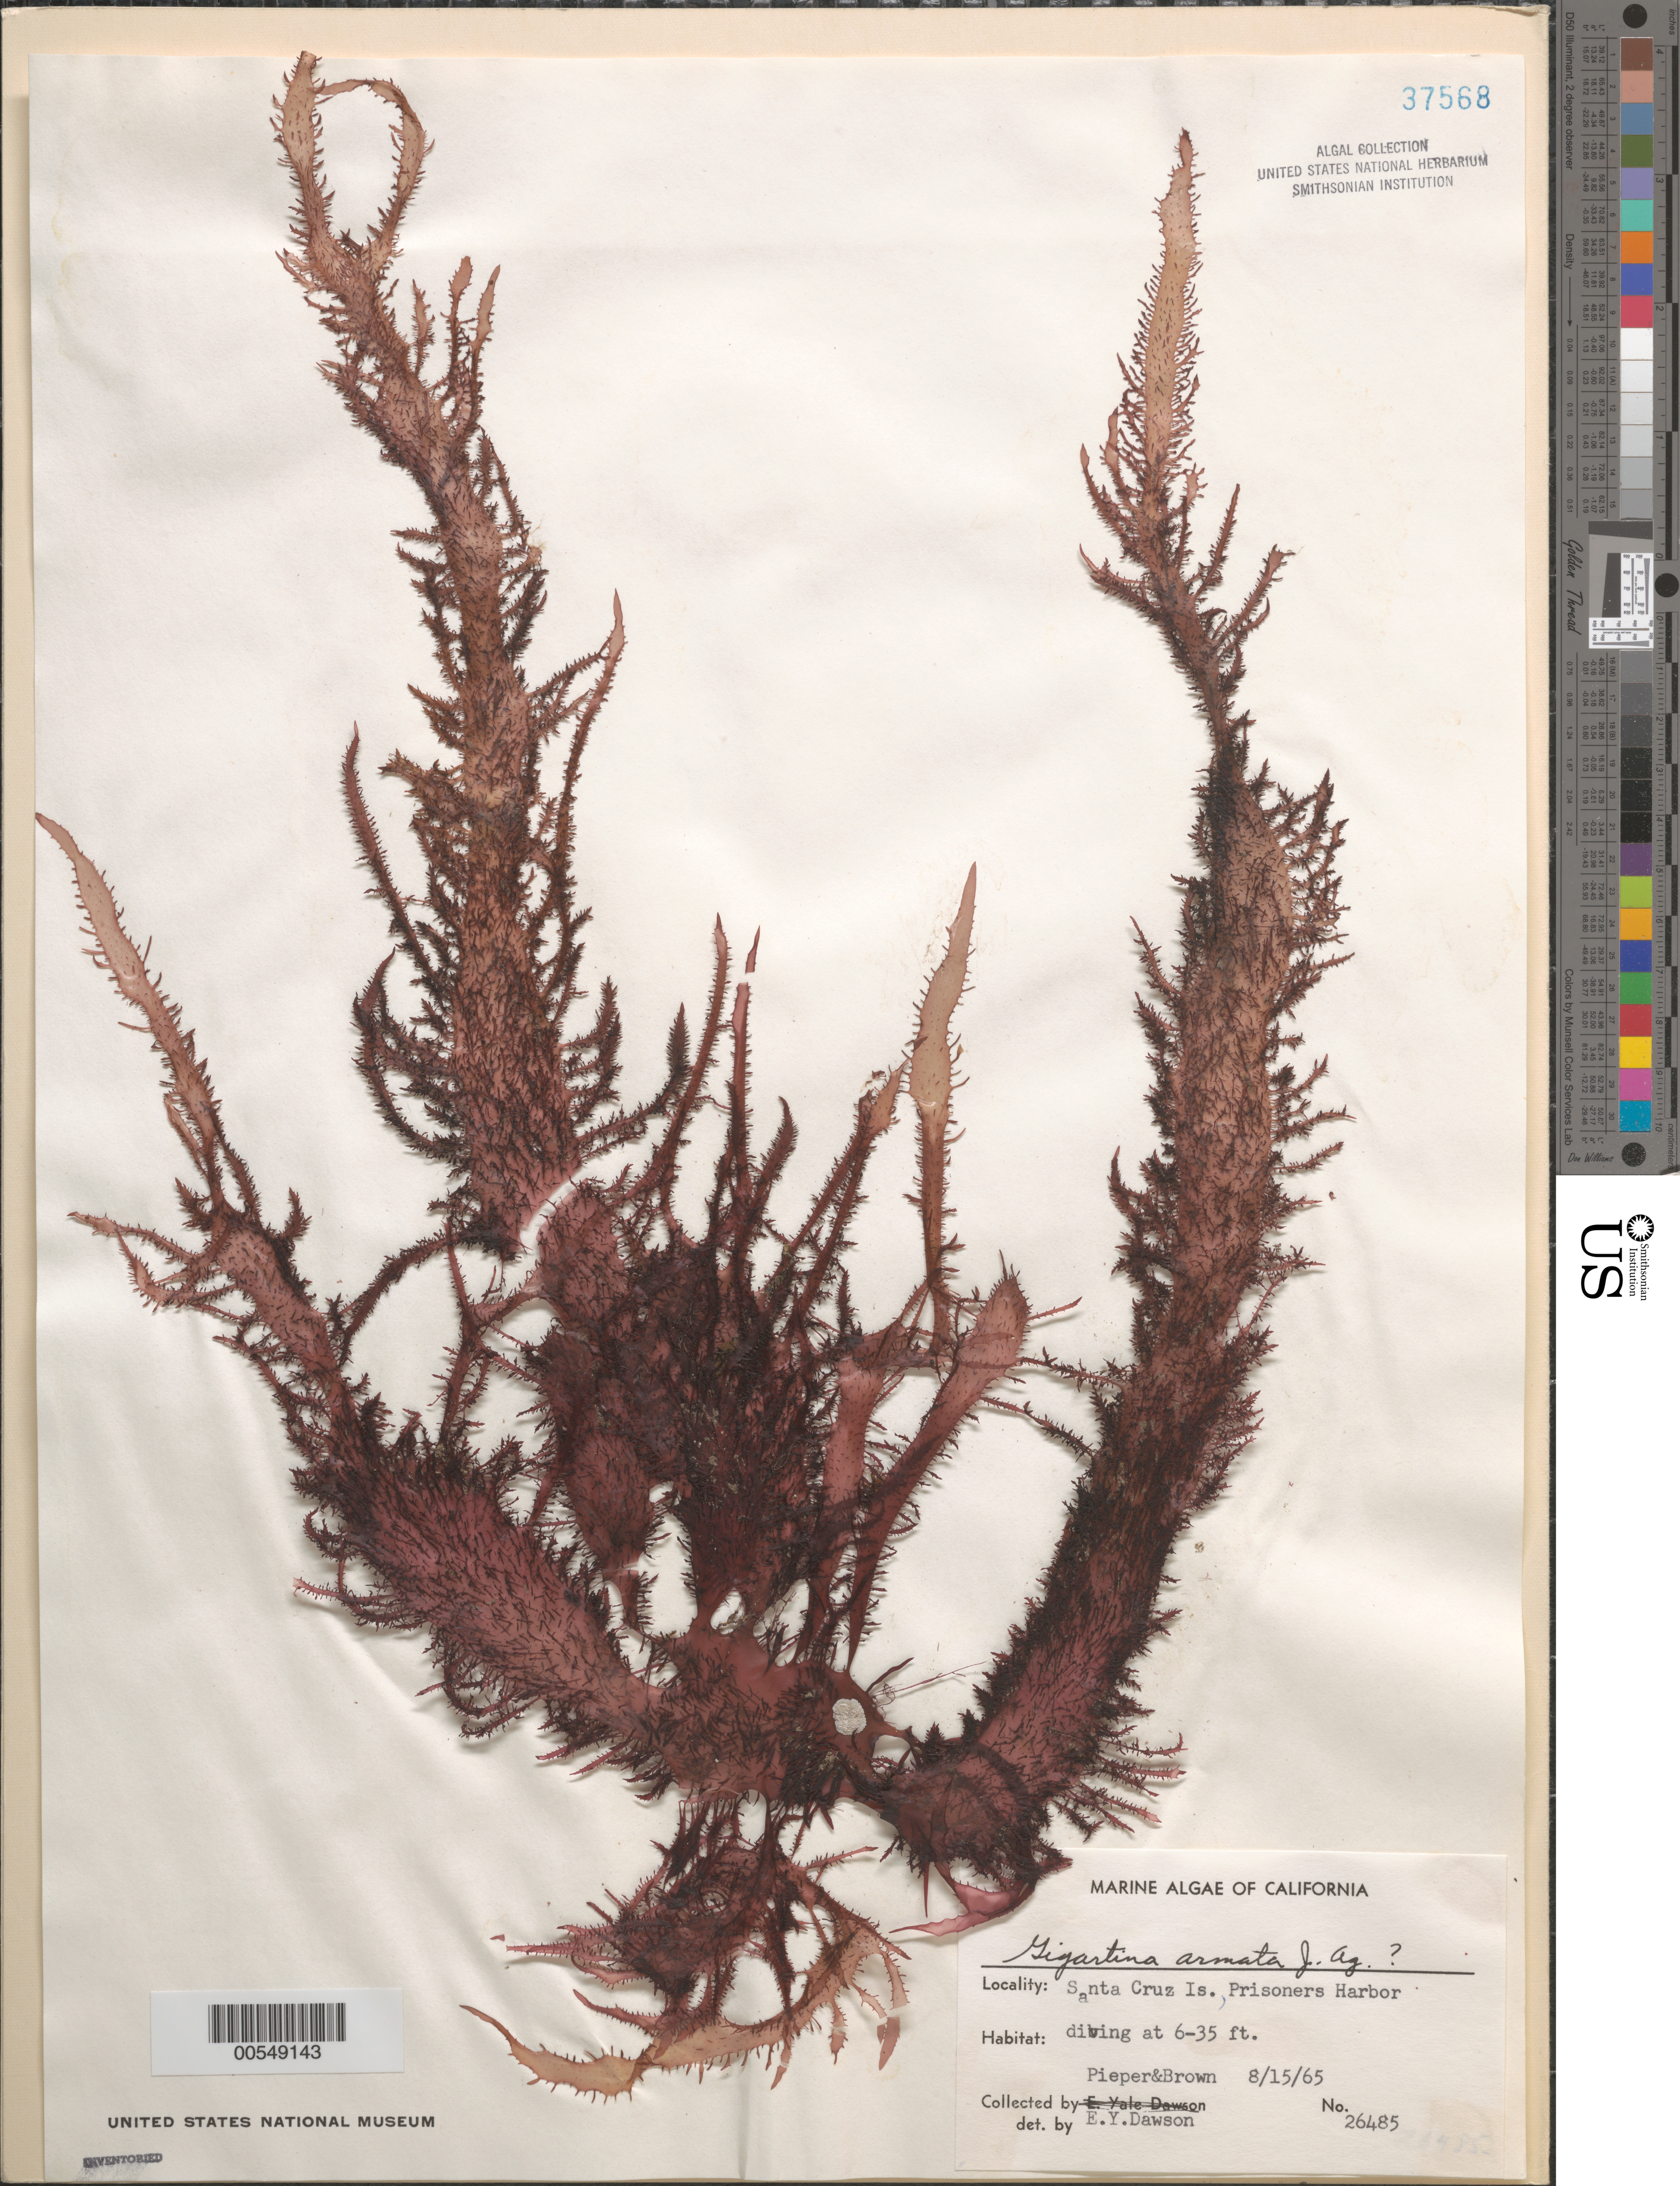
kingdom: Plantae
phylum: Rhodophyta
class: Florideophyceae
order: Gigartinales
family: Gigartinaceae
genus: Chondracanthus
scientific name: Chondracanthus spinosus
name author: (Kütz.) Guiry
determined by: Algae name updating Project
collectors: D. Pieper & D. Brown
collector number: EYD 26485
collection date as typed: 15 Aug 1965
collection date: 1965-08-15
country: United States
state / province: California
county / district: Santa Barbara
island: Santa Cruz Island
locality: Prisoner's Harbor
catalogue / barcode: US 37568